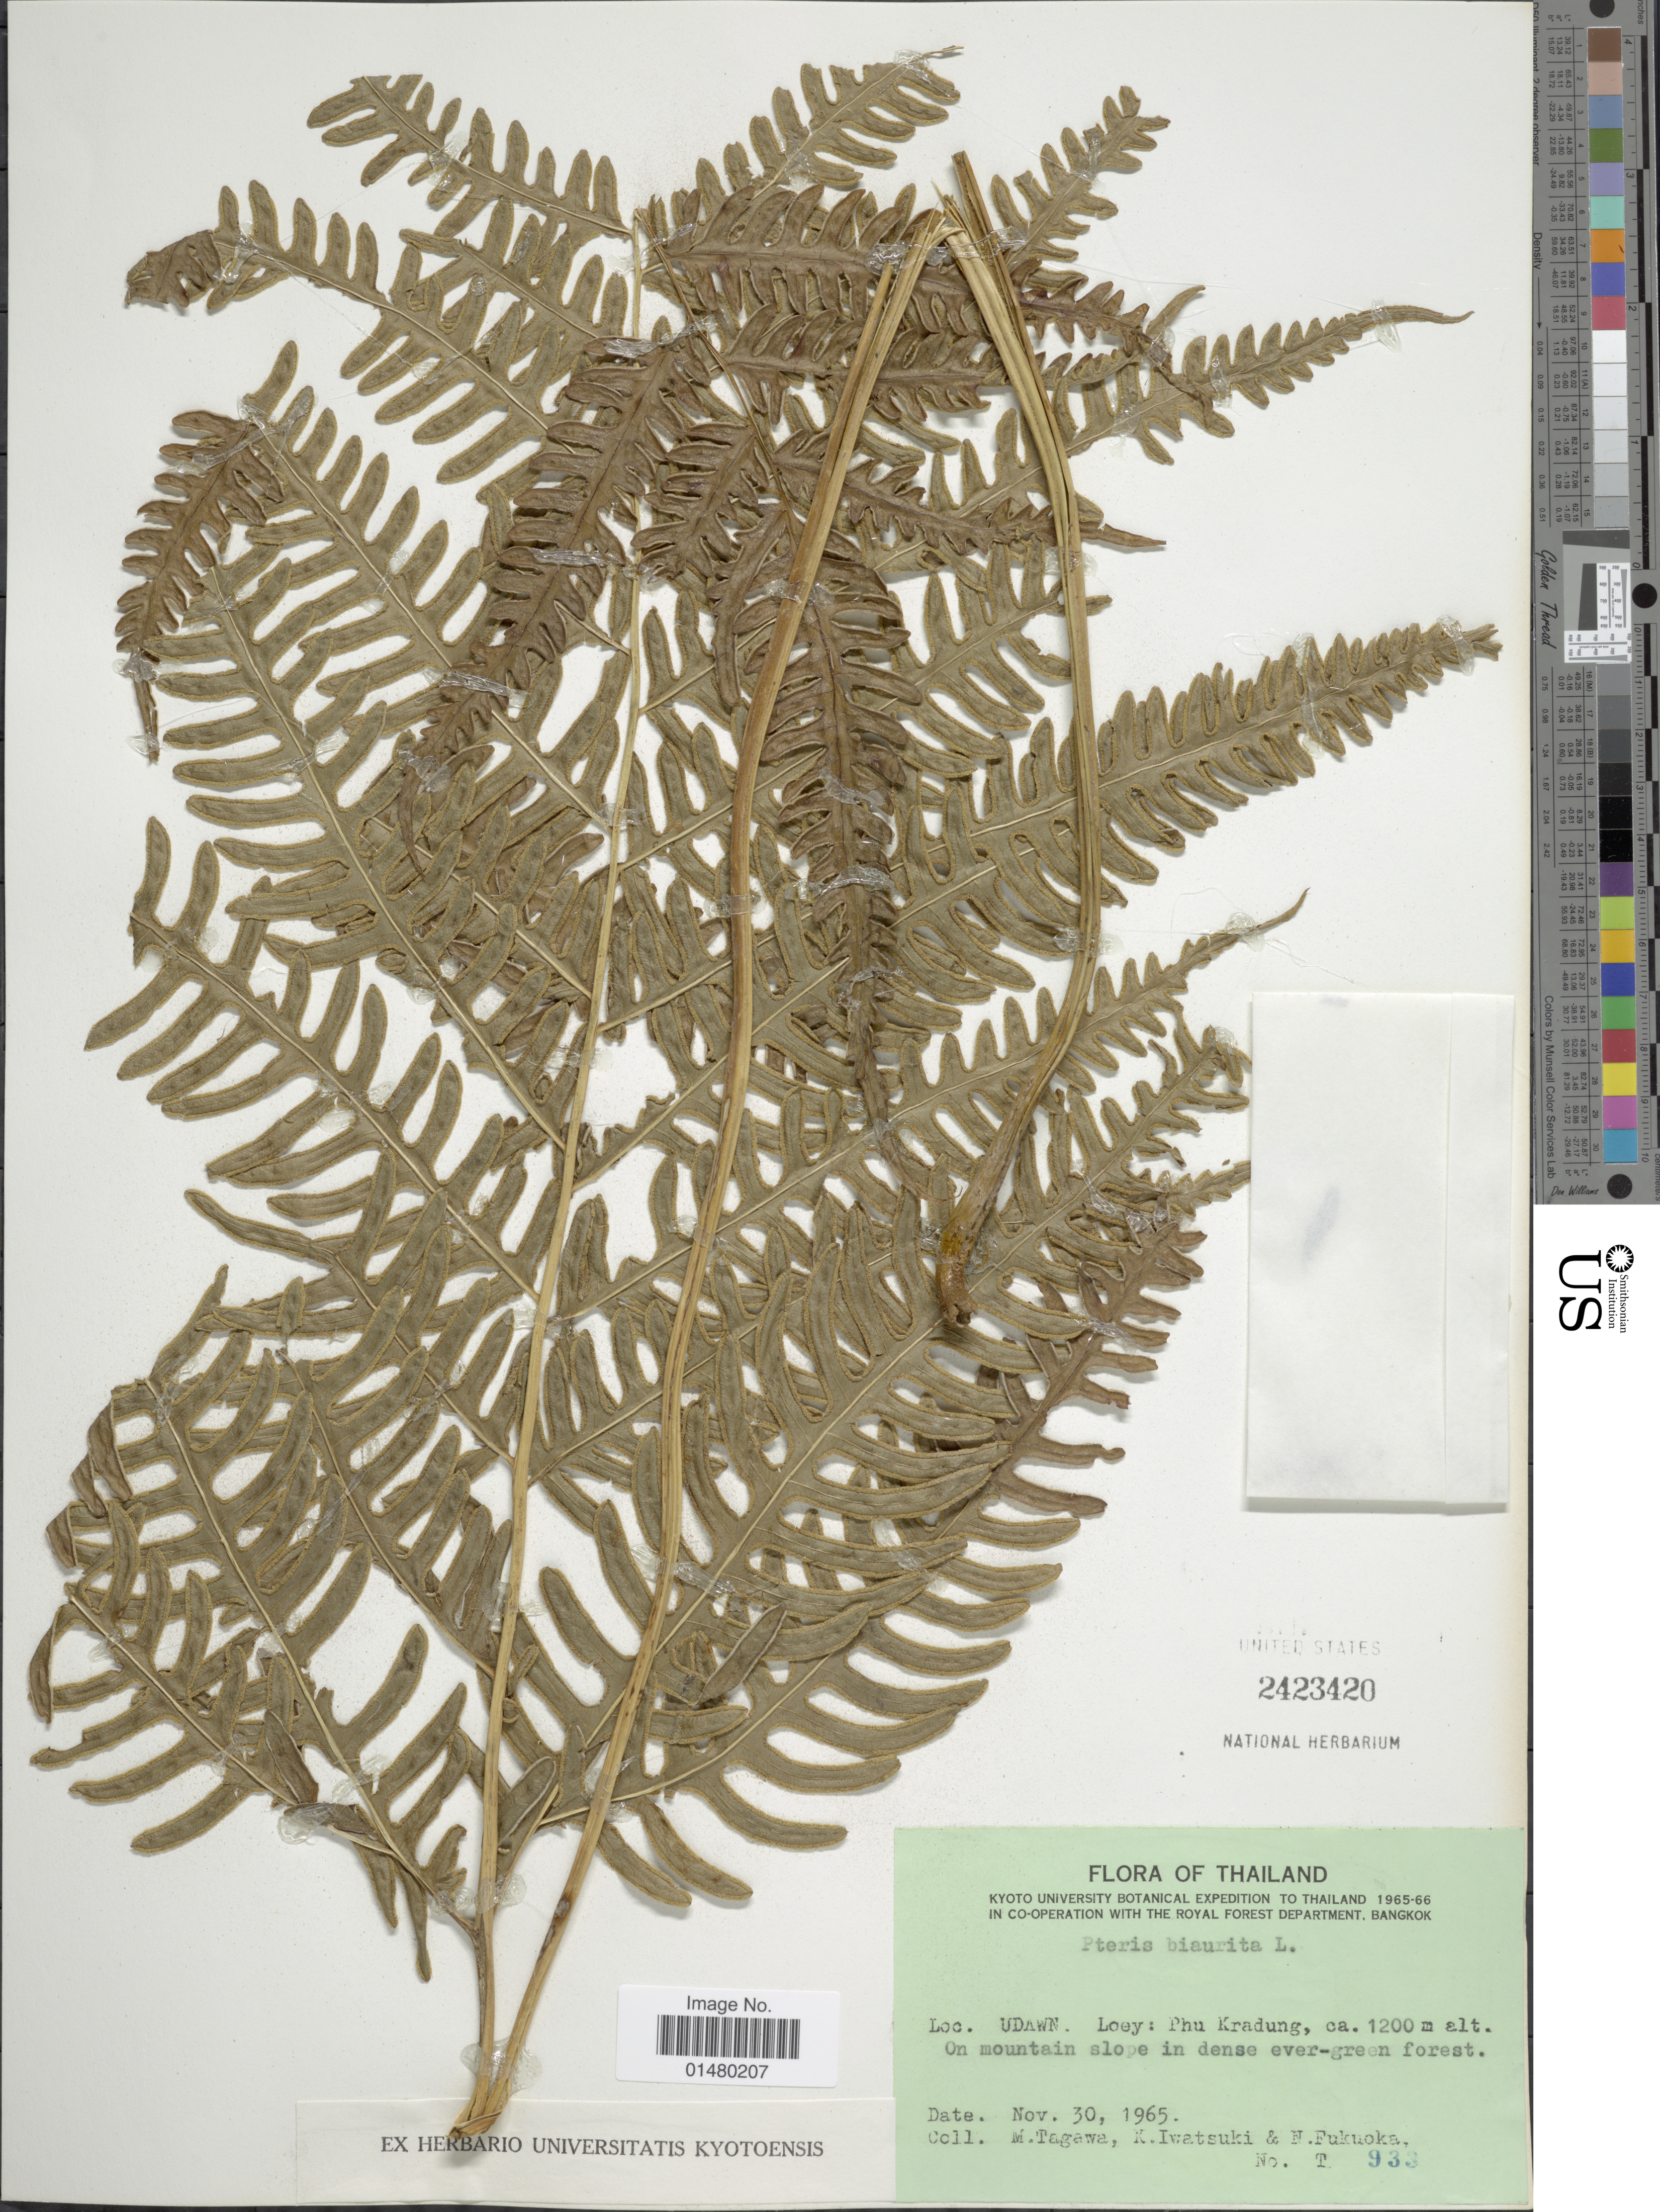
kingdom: Plantae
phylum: Tracheophyta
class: Polypodiopsida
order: Polypodiales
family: Pteridaceae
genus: Pteris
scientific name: Pteris biaurita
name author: L.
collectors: M. Tagawa, K. Iwatsuki & N. Fukuoka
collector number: T 933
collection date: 1965-11-30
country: Thailand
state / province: Loei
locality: Udawn. Loey: Phu Kradung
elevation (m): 1200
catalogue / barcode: US 2423420